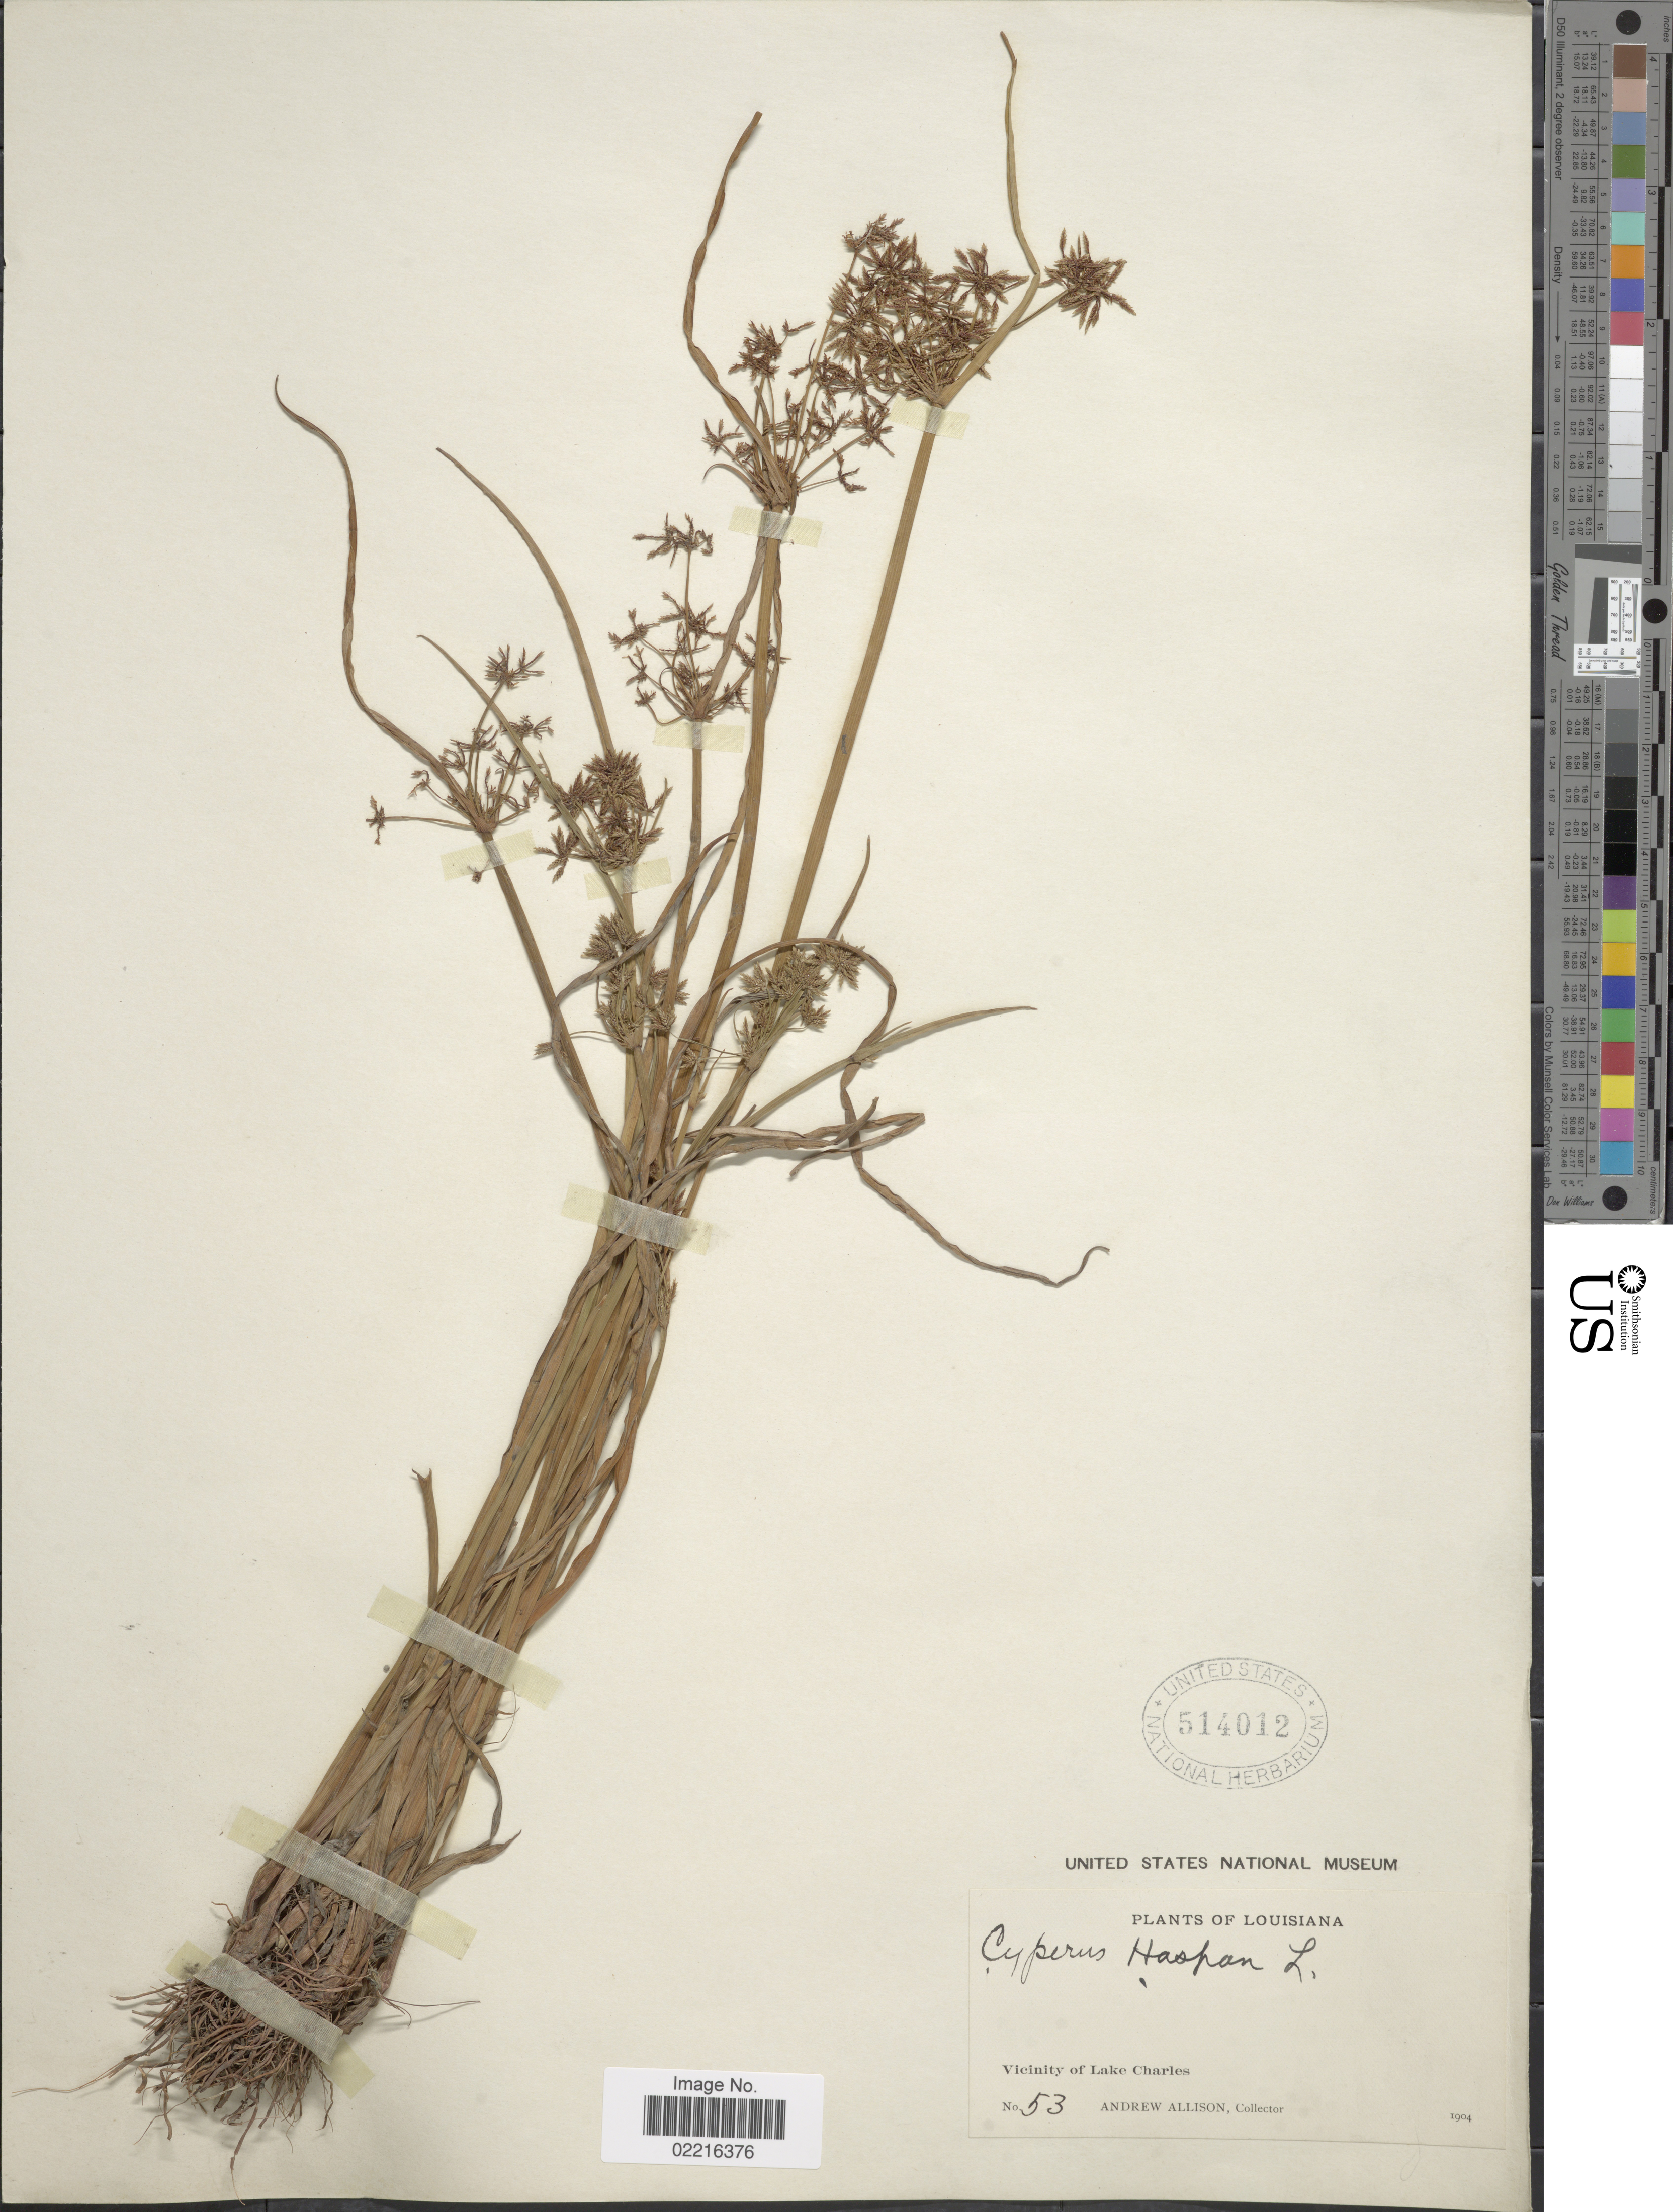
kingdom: Plantae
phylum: Tracheophyta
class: Liliopsida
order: Poales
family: Cyperaceae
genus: Cyperus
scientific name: Cyperus haspan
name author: L.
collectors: A. Allison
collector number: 53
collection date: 1904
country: United States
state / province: Louisiana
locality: Vicinity of Lake Charles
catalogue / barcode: US 514012